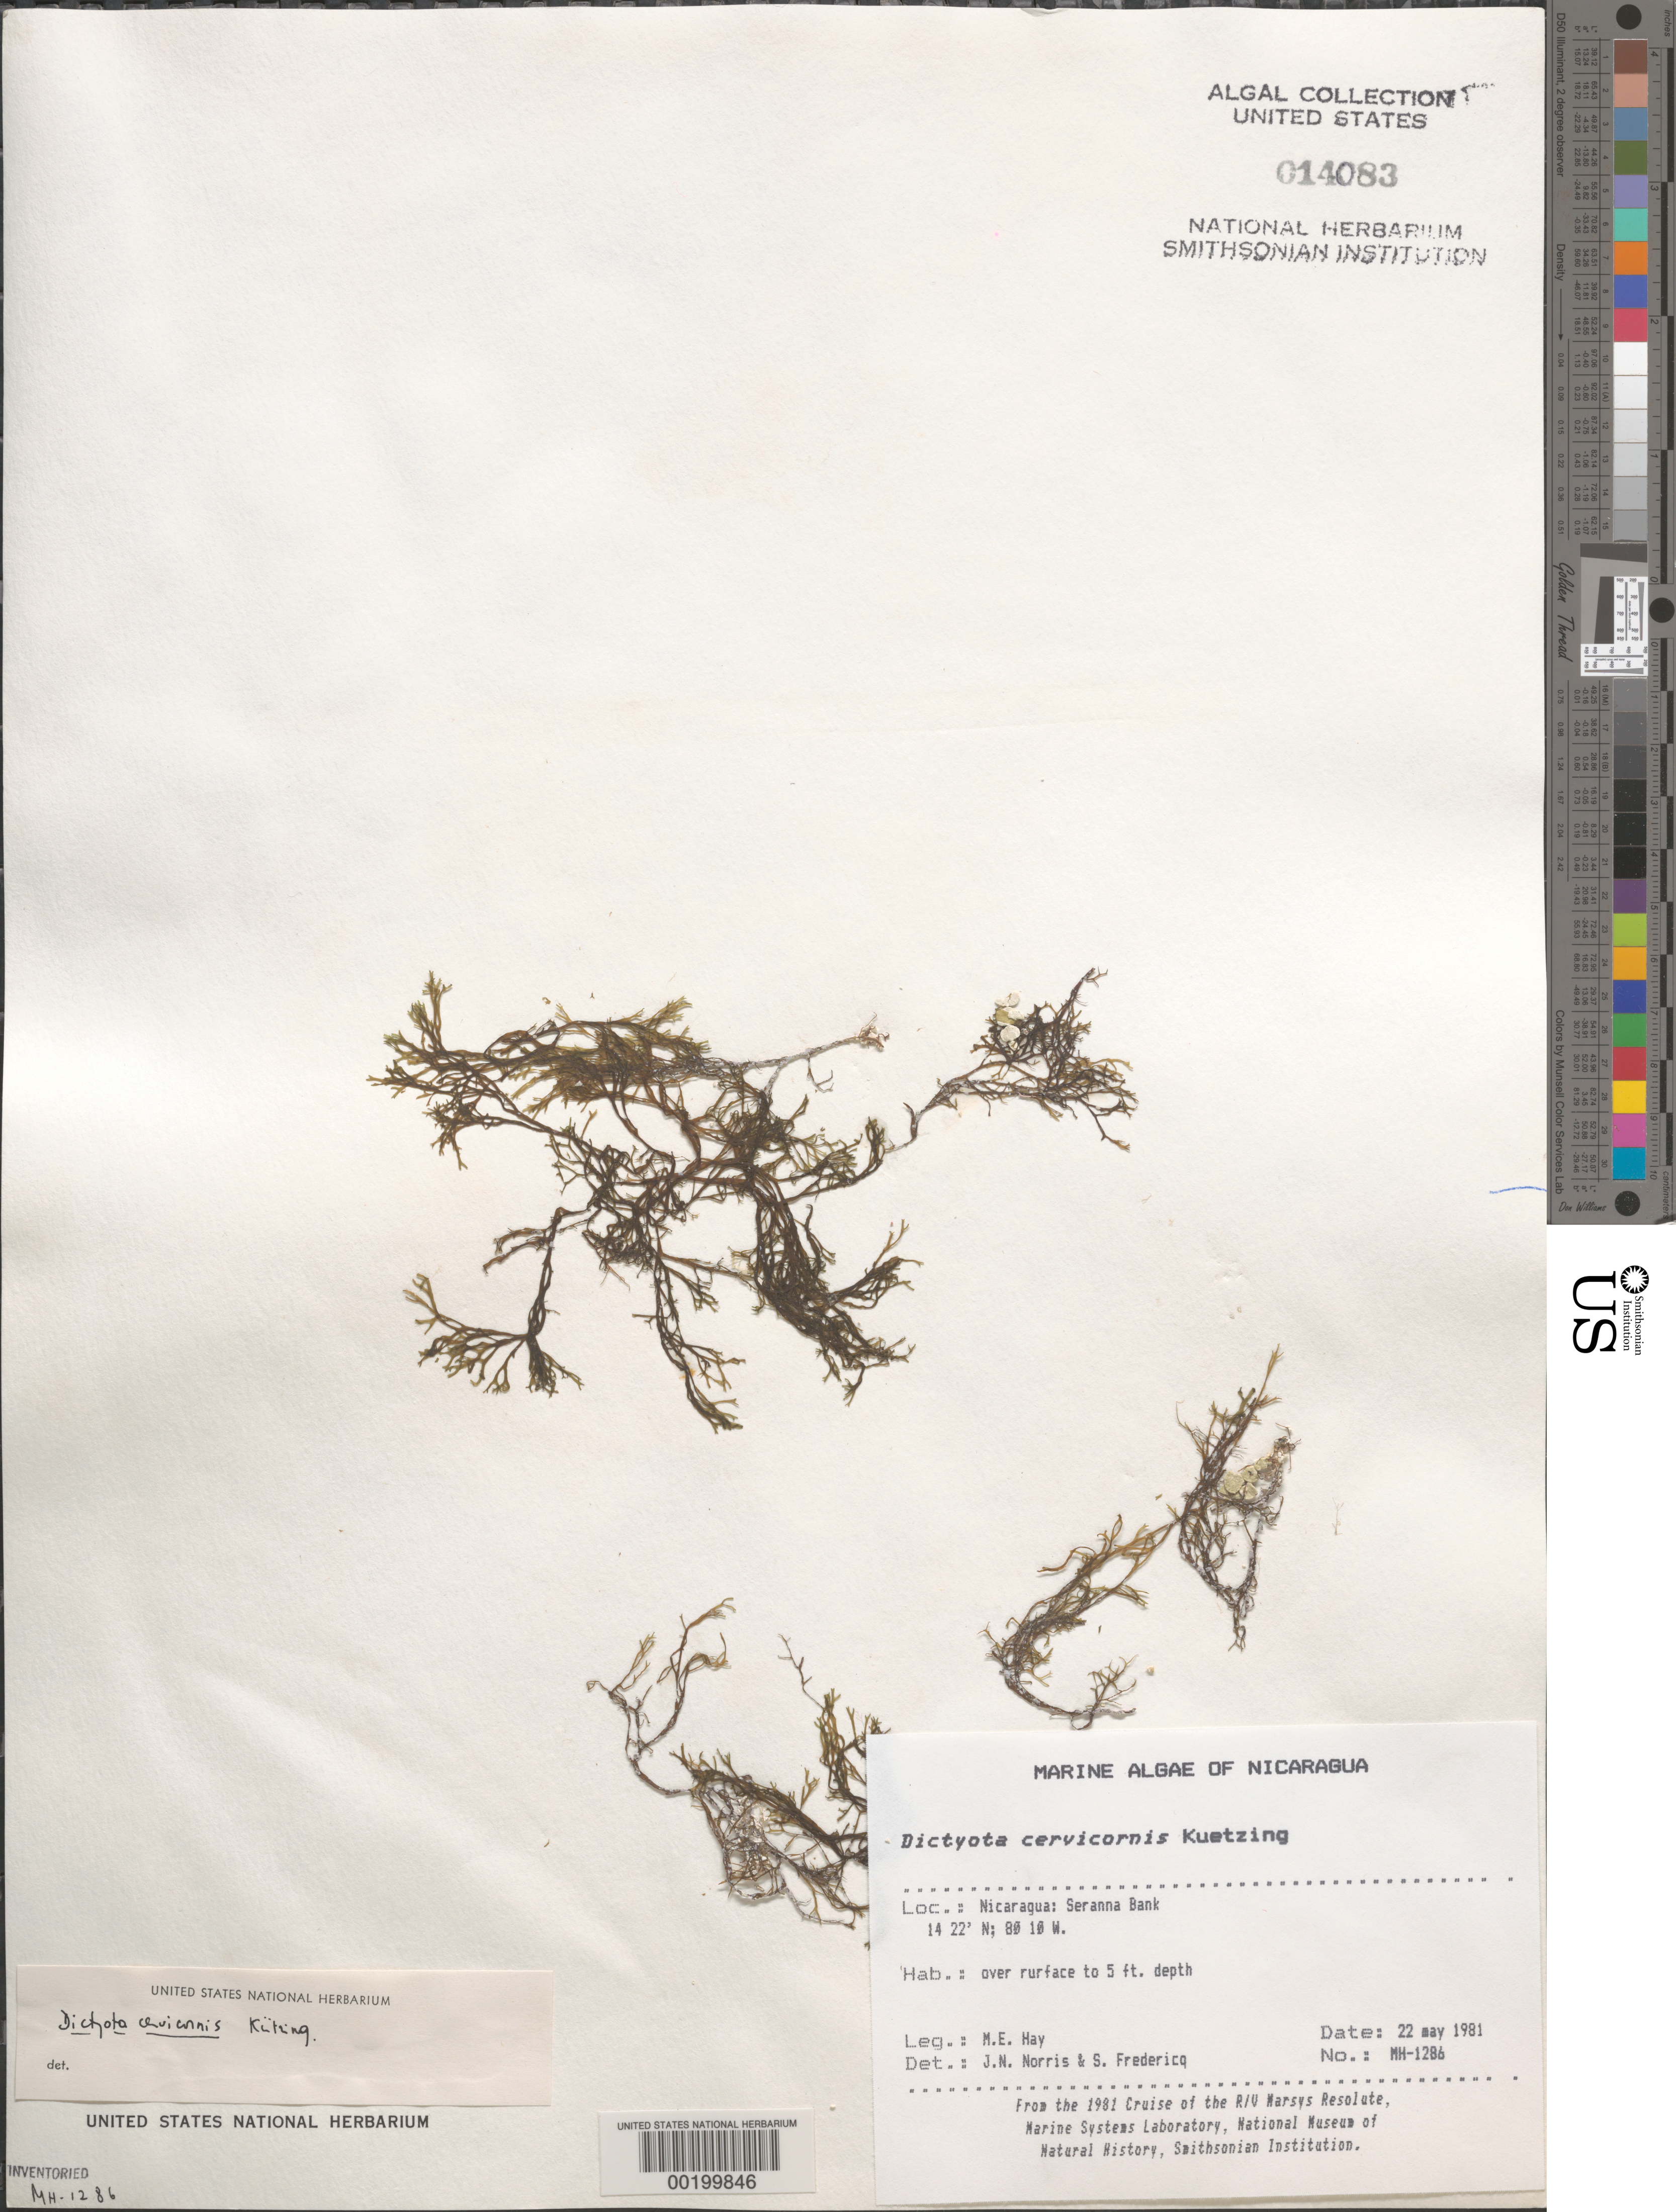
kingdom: Chromista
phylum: Ochrophyta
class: Phaeophyceae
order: Dictyotales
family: Dictyotaceae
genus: Dictyota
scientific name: Dictyota cervicornis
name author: Kütz.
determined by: Norris, J. N.; Fredericq, S.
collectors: M. E. Hay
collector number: MEH-1286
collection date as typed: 22 May 1981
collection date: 1981-05-22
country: Nicaragua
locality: Seranna bank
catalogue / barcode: US 14083